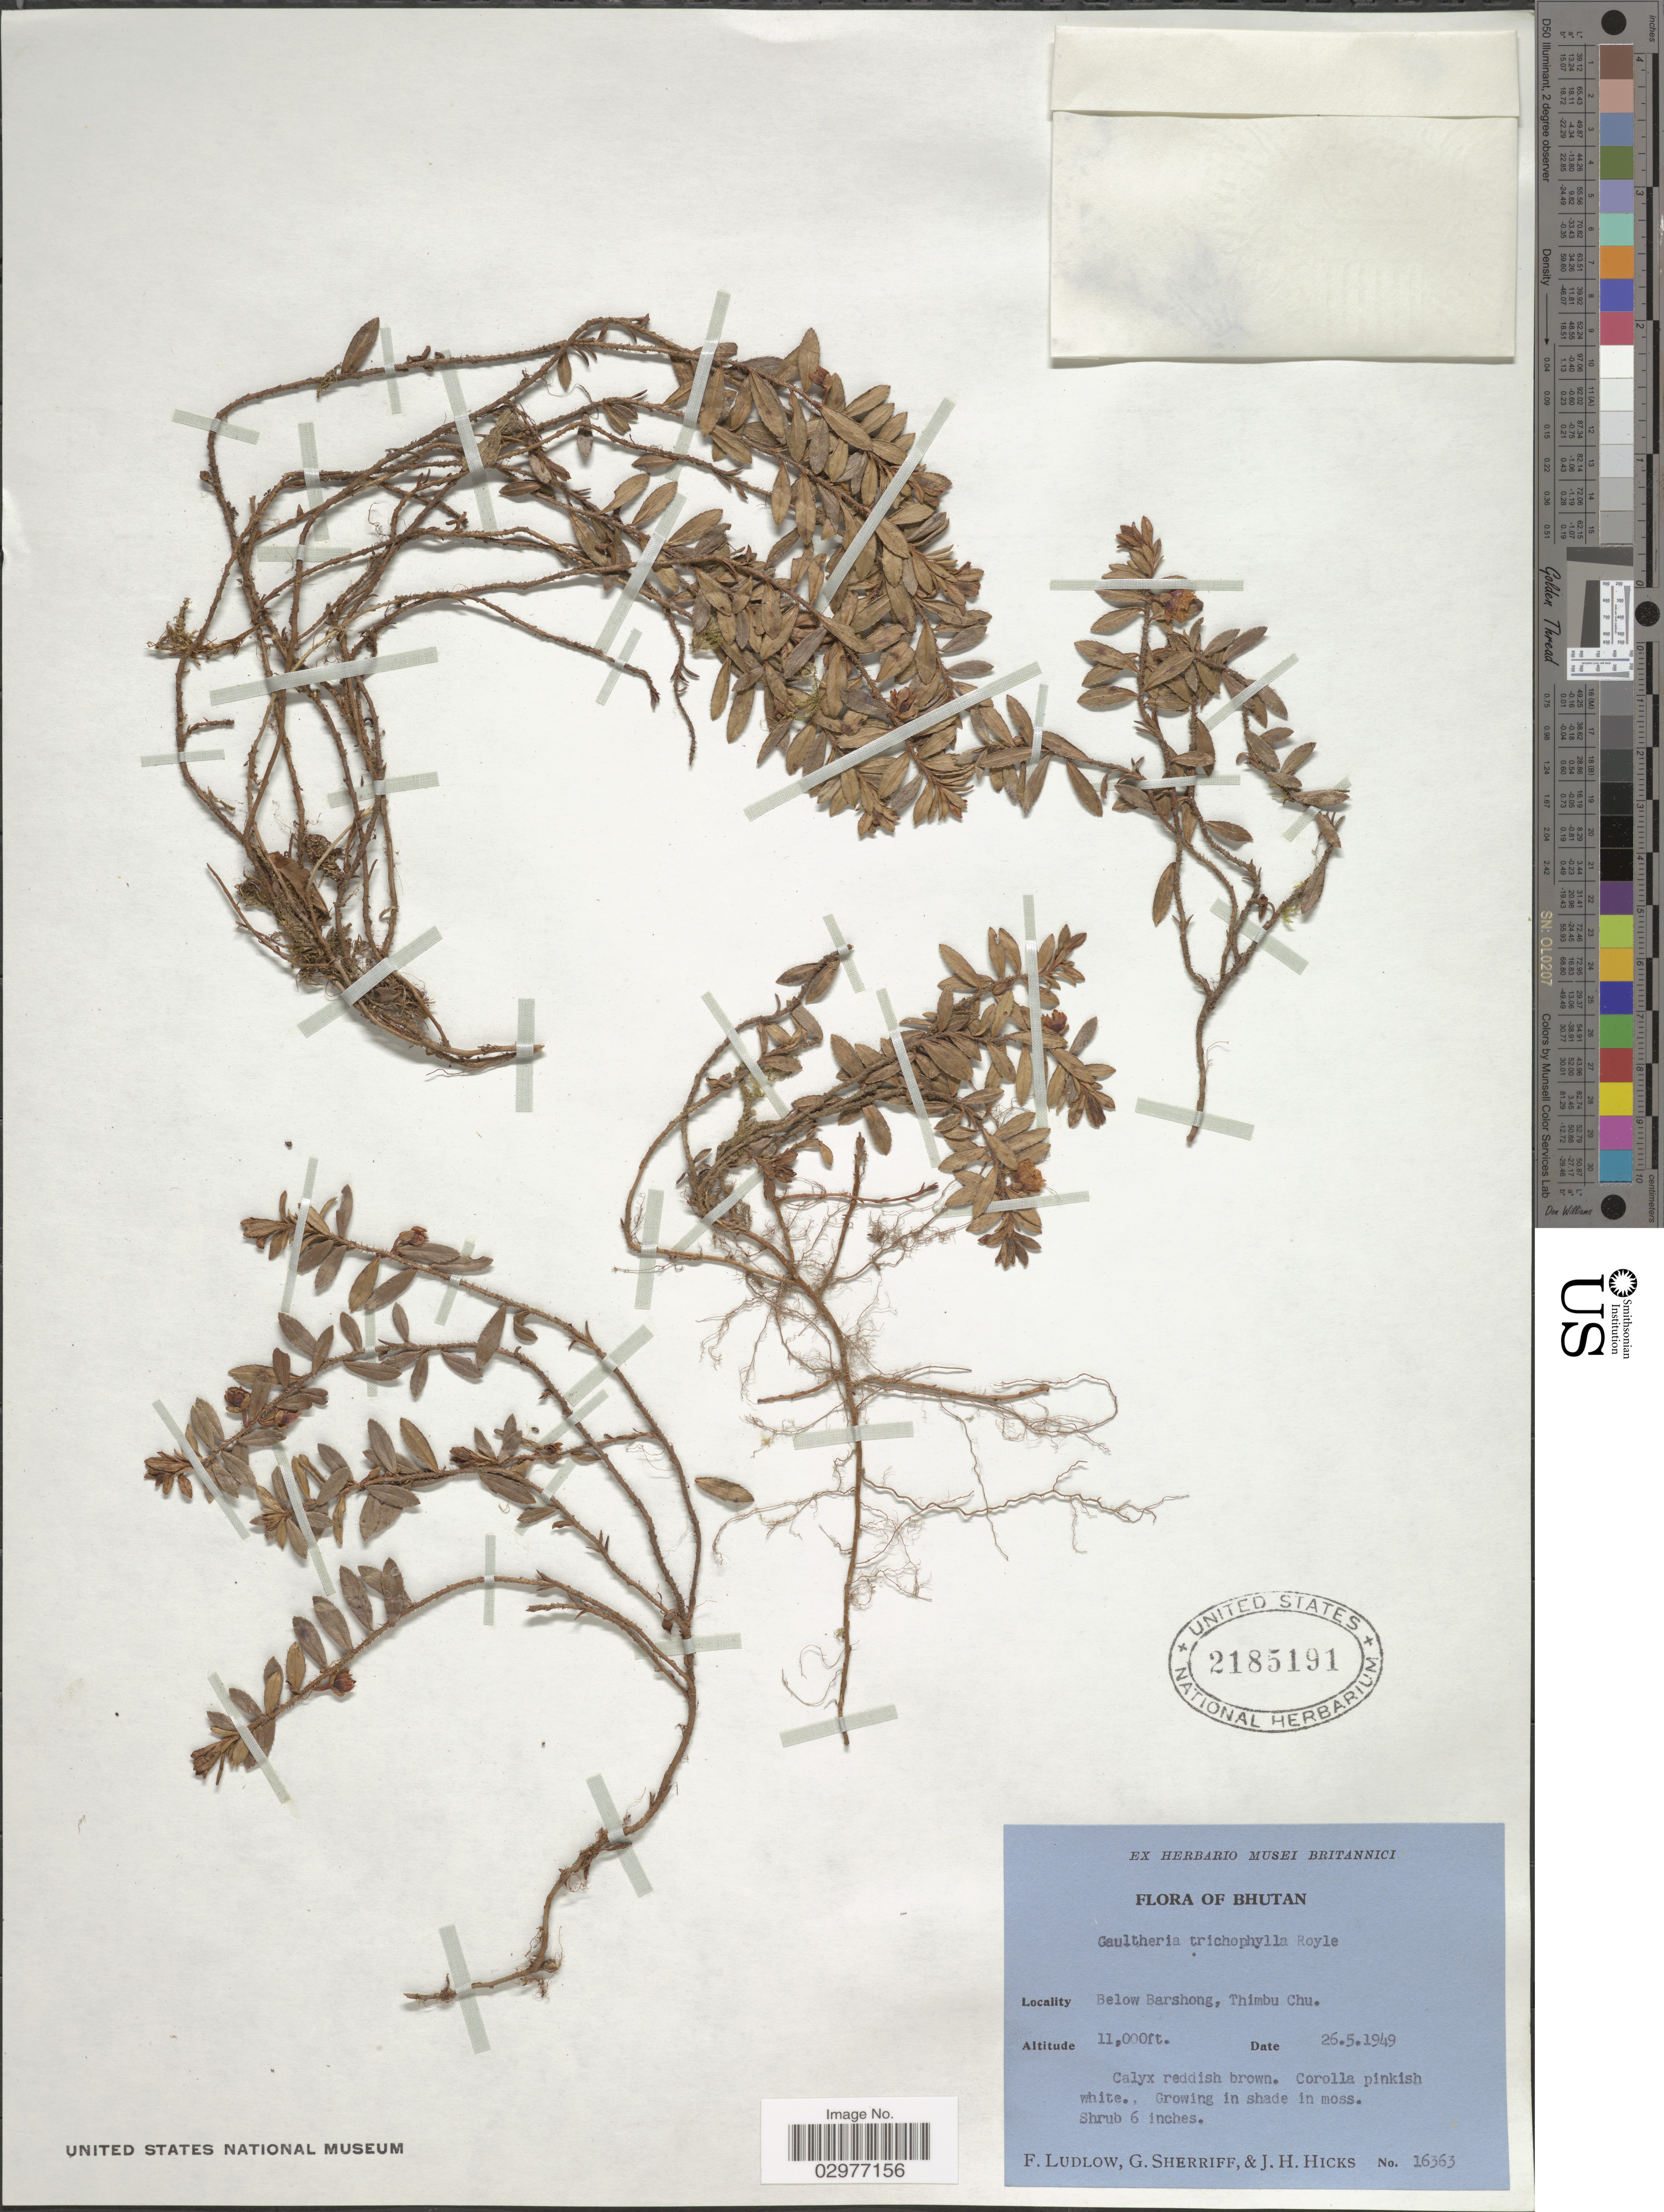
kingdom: Plantae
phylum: Tracheophyta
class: Magnoliopsida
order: Ericales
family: Ericaceae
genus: Gaultheria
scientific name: Gaultheria trichophylla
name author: Royle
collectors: F. Ludlow, G. Sherriff & J. H. Hicks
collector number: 16363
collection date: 1949-05-26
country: Bhutan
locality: Below Barshong, Thimbu Chu.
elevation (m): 3353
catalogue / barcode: US 2185191